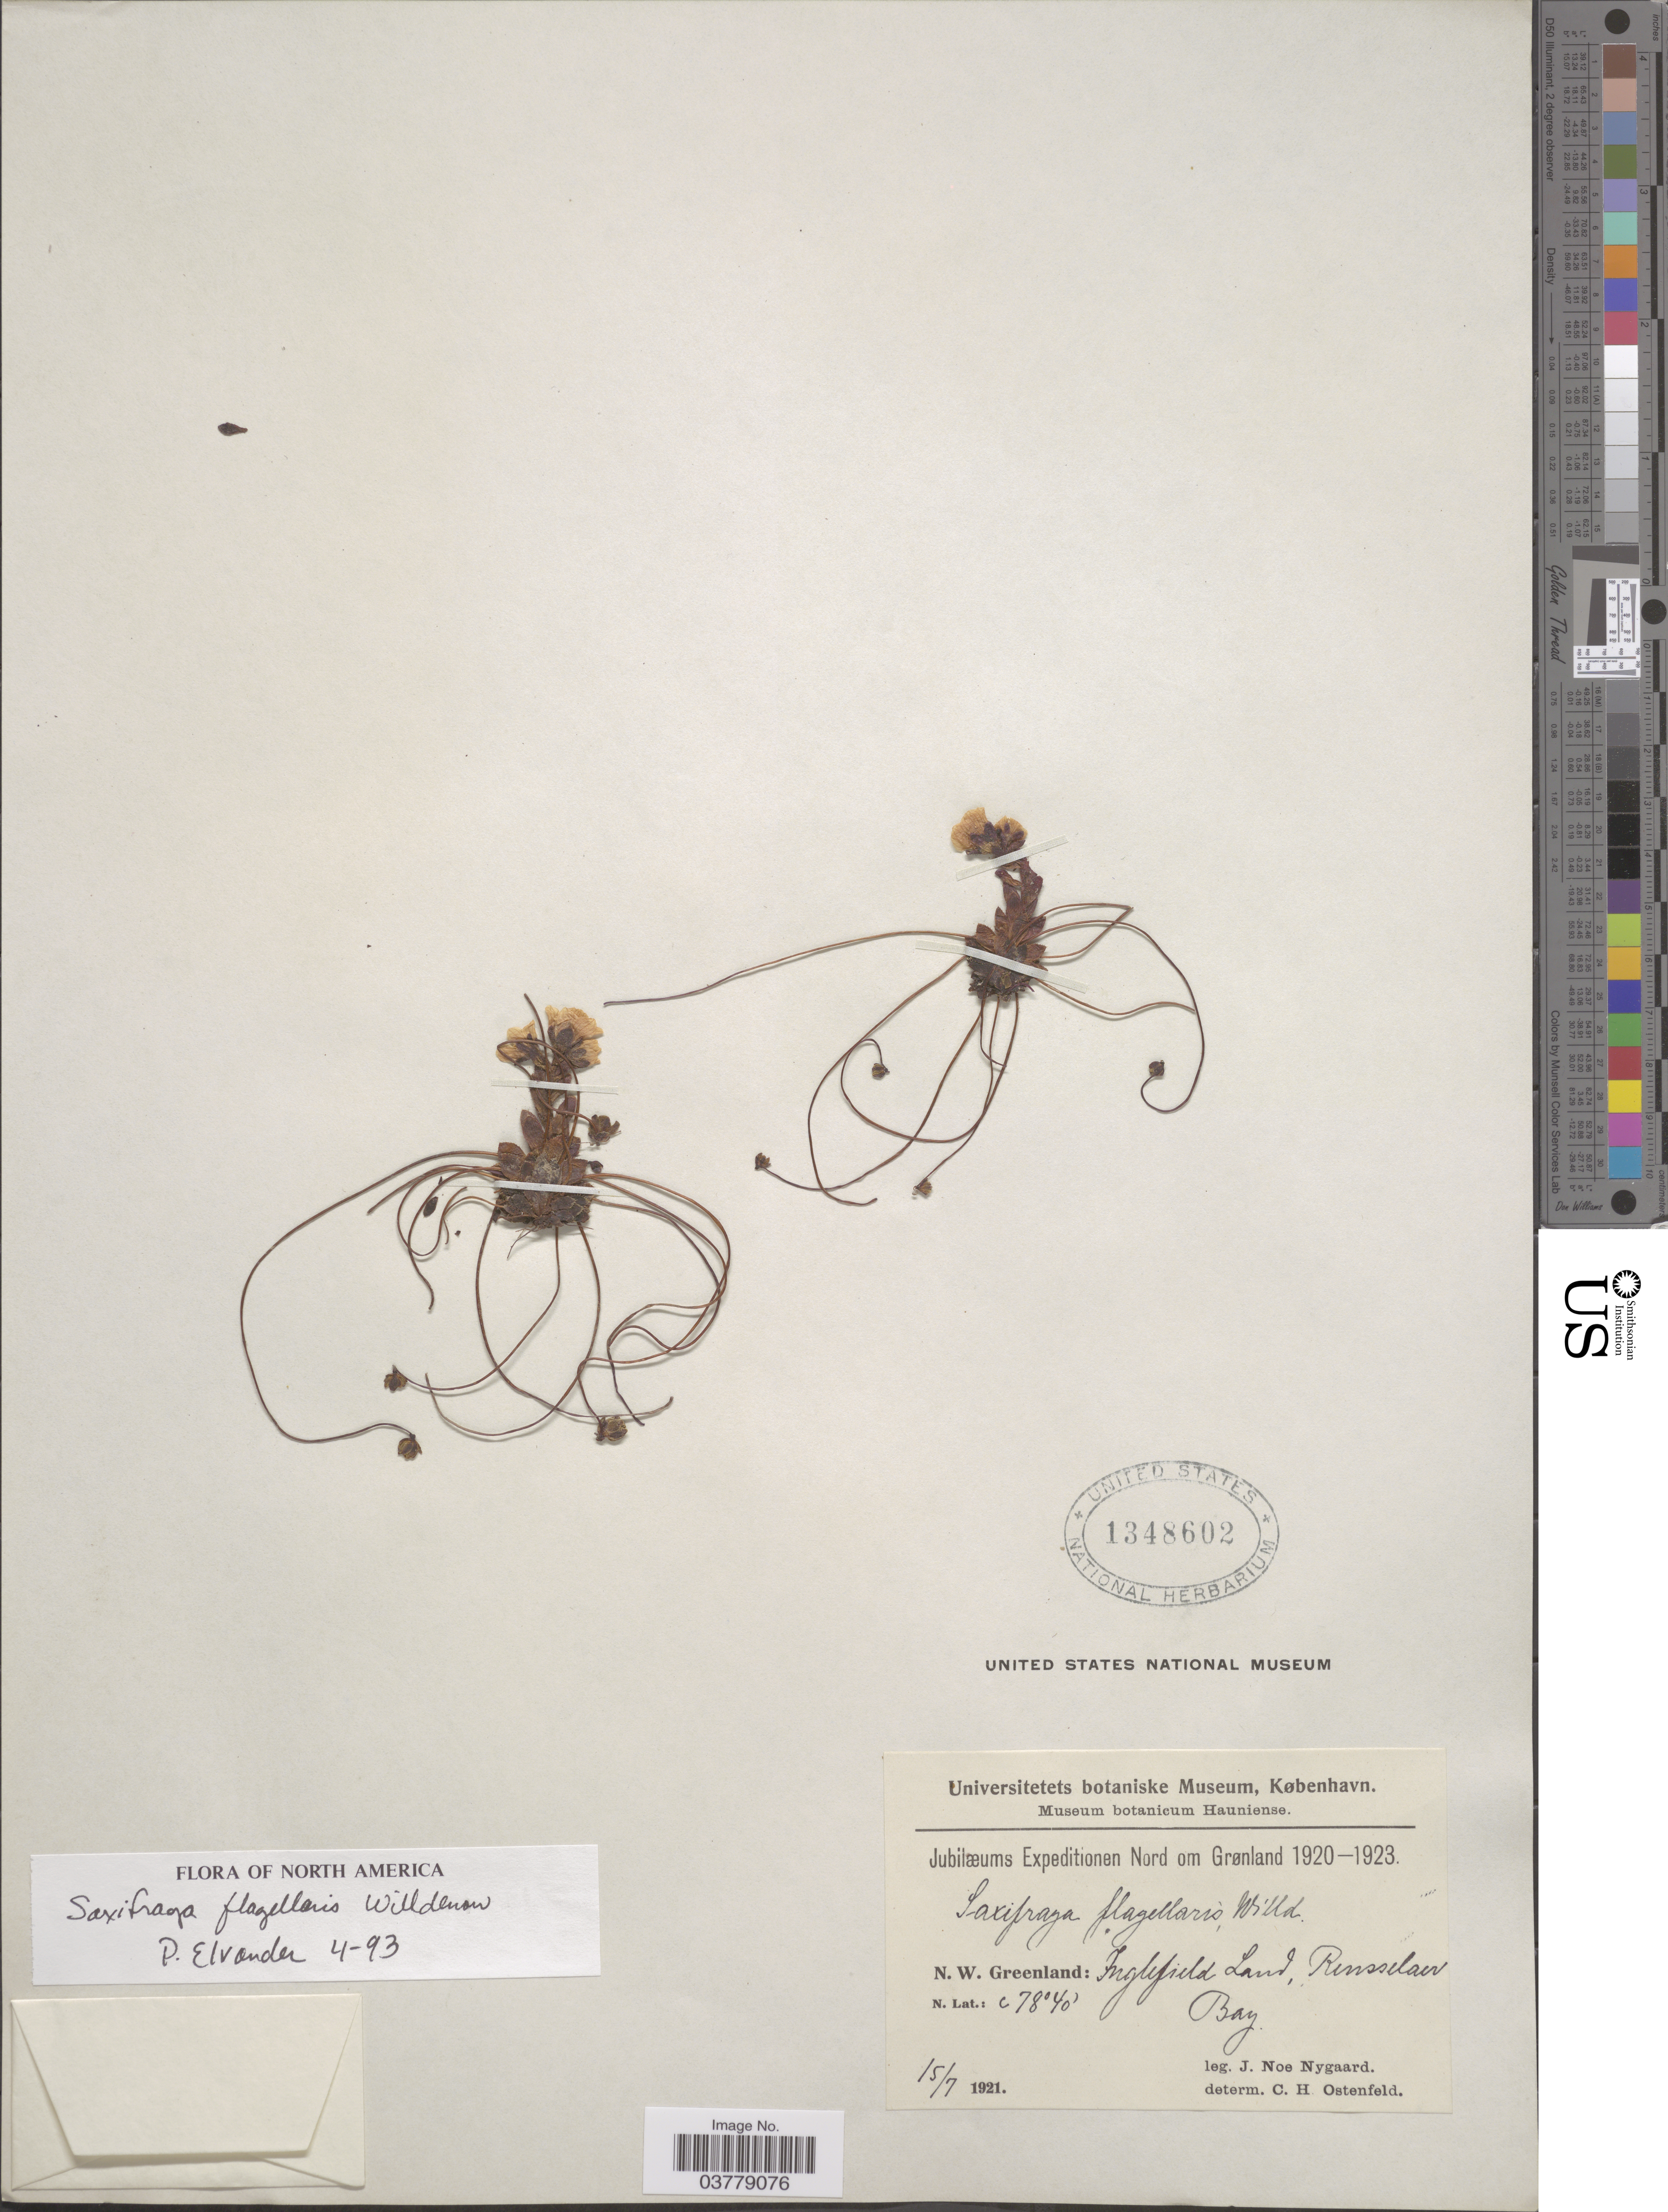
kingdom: Plantae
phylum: Tracheophyta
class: Magnoliopsida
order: Saxifragales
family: Saxifragaceae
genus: Saxifraga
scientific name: Saxifraga flagellaris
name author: Willd. ex Sternb.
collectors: J. Nygaard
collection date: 1921-07-15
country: Greenland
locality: Nord om Grønland. N. W. Greenland: Inglefield Land, Rensselaer Bay.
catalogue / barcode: US 1348602